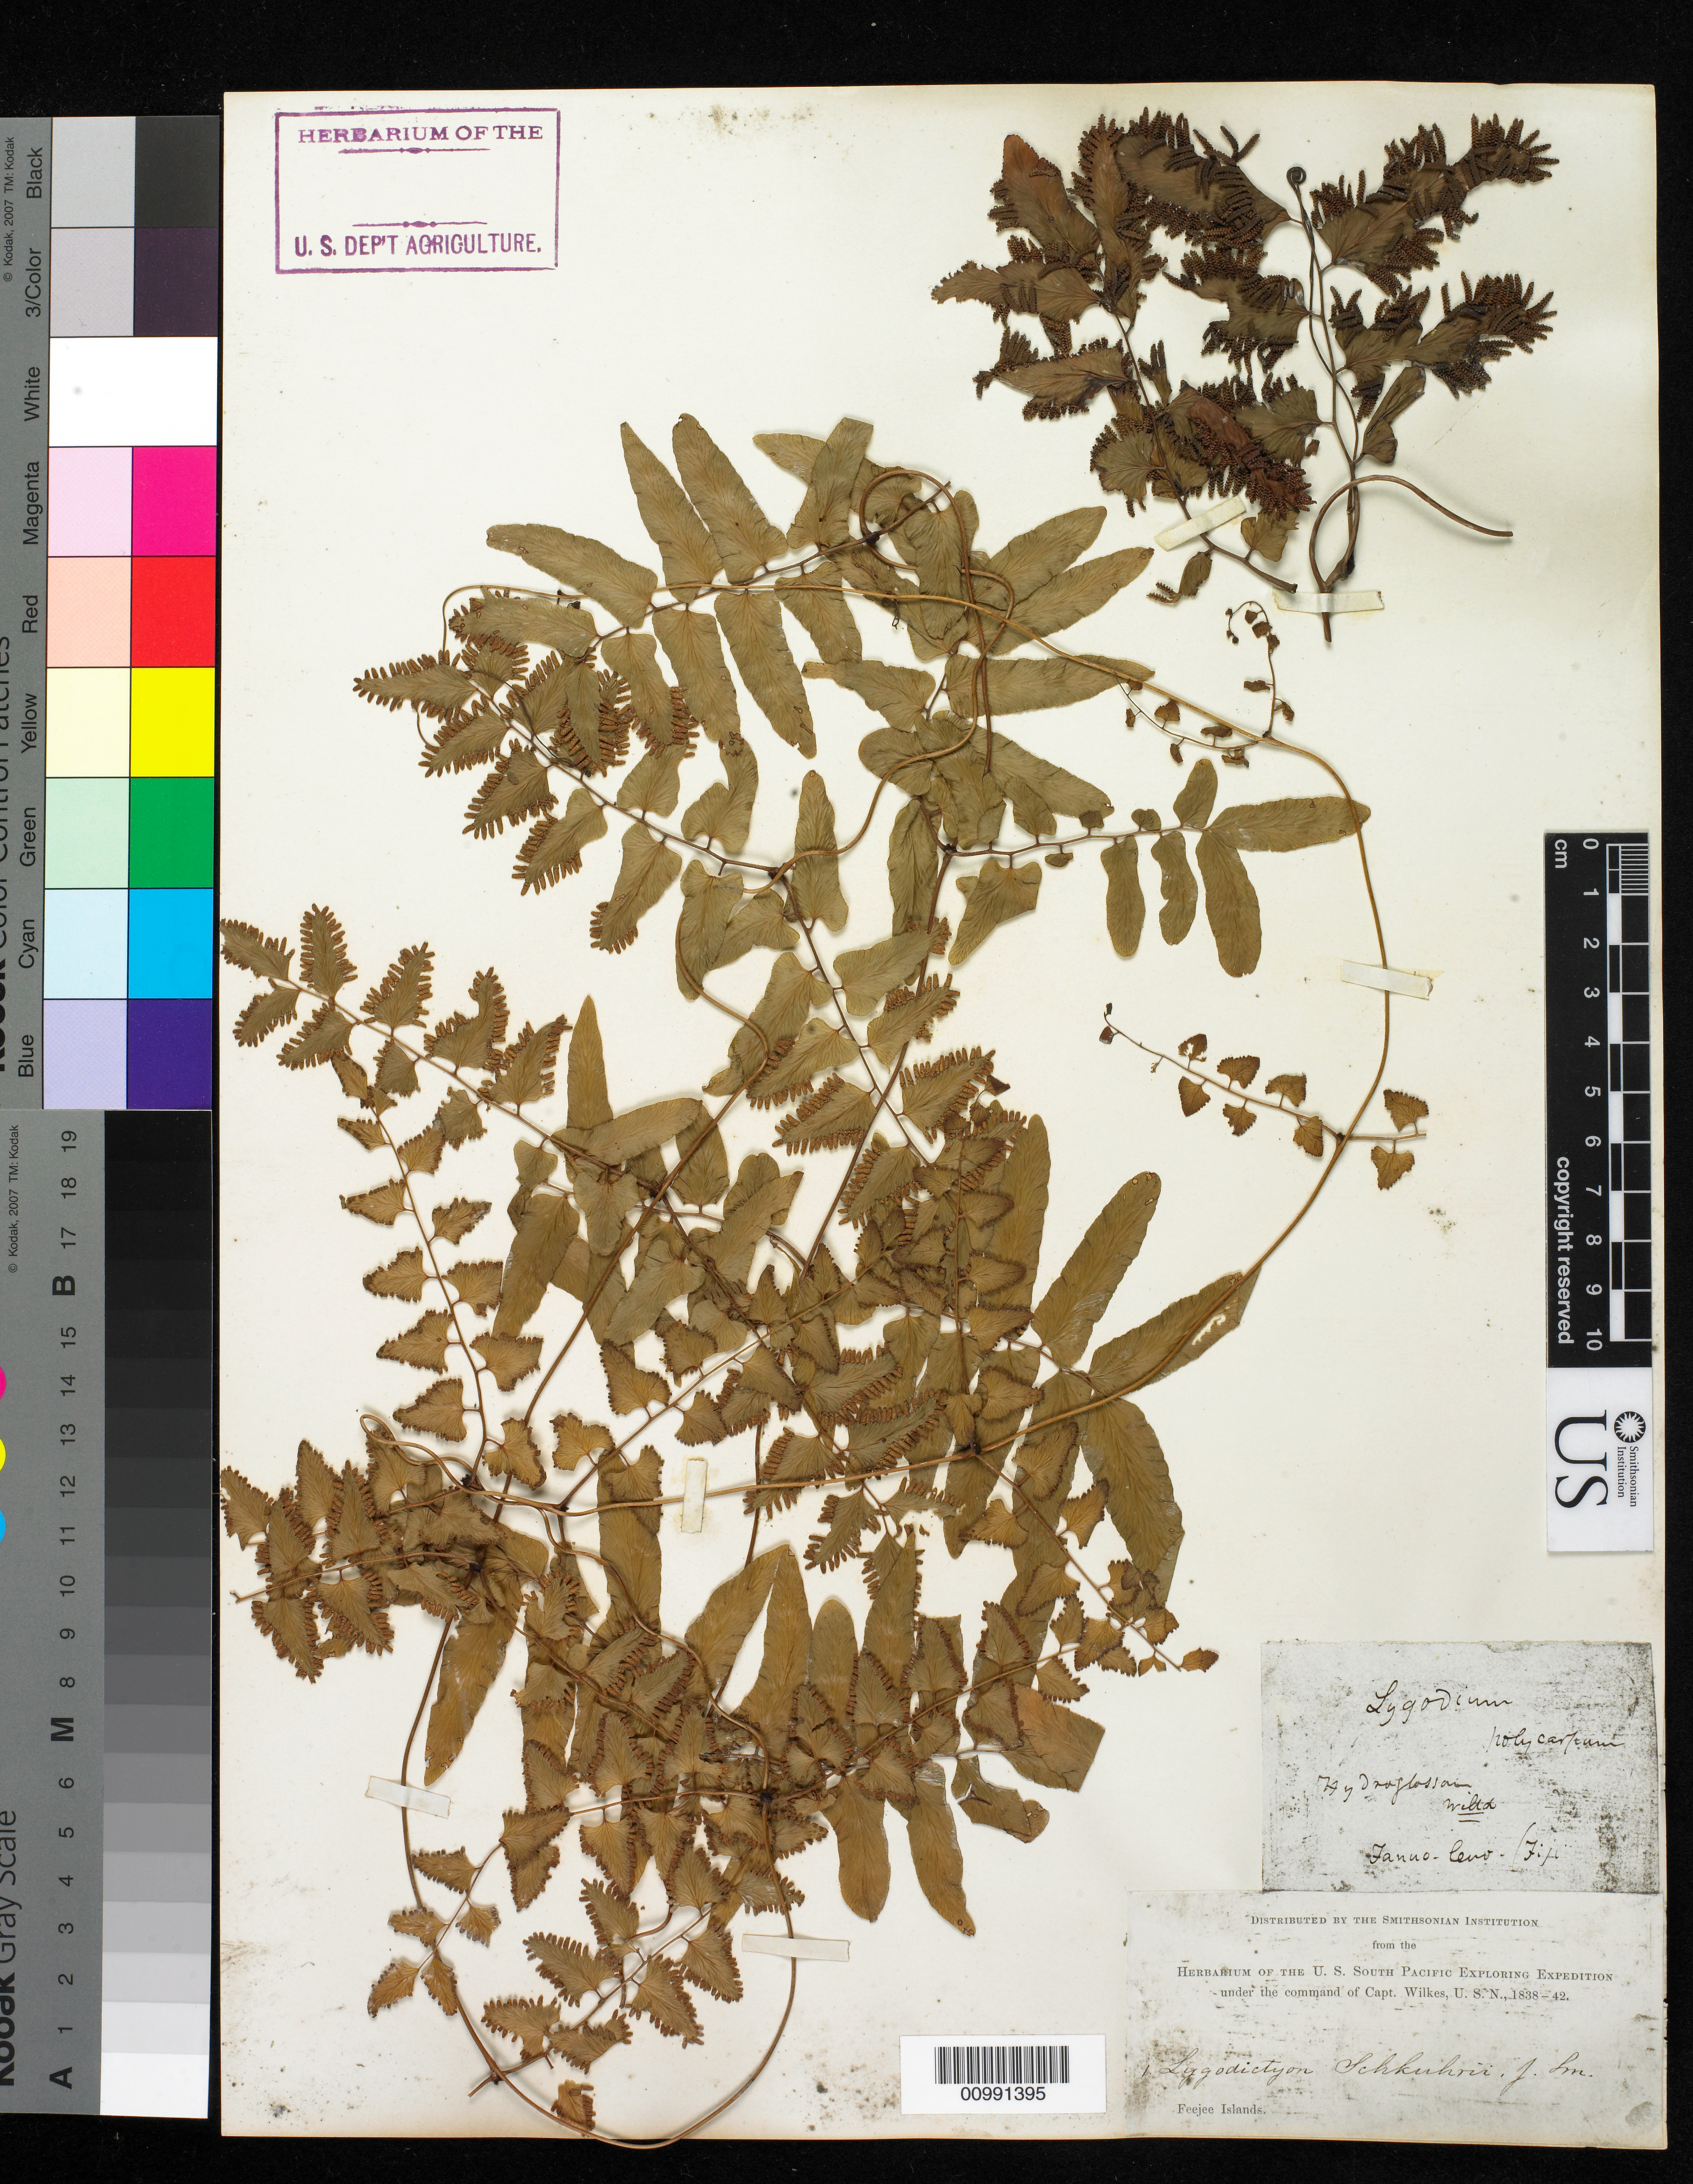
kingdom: Plantae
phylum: Tracheophyta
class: Polypodiopsida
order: Schizaeales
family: Lygodiaceae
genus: Lygodium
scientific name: Lygodium reticulatum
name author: Schkuhr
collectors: Wilkes Explor. Exped.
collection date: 1838/1842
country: Fiji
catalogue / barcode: US 98673